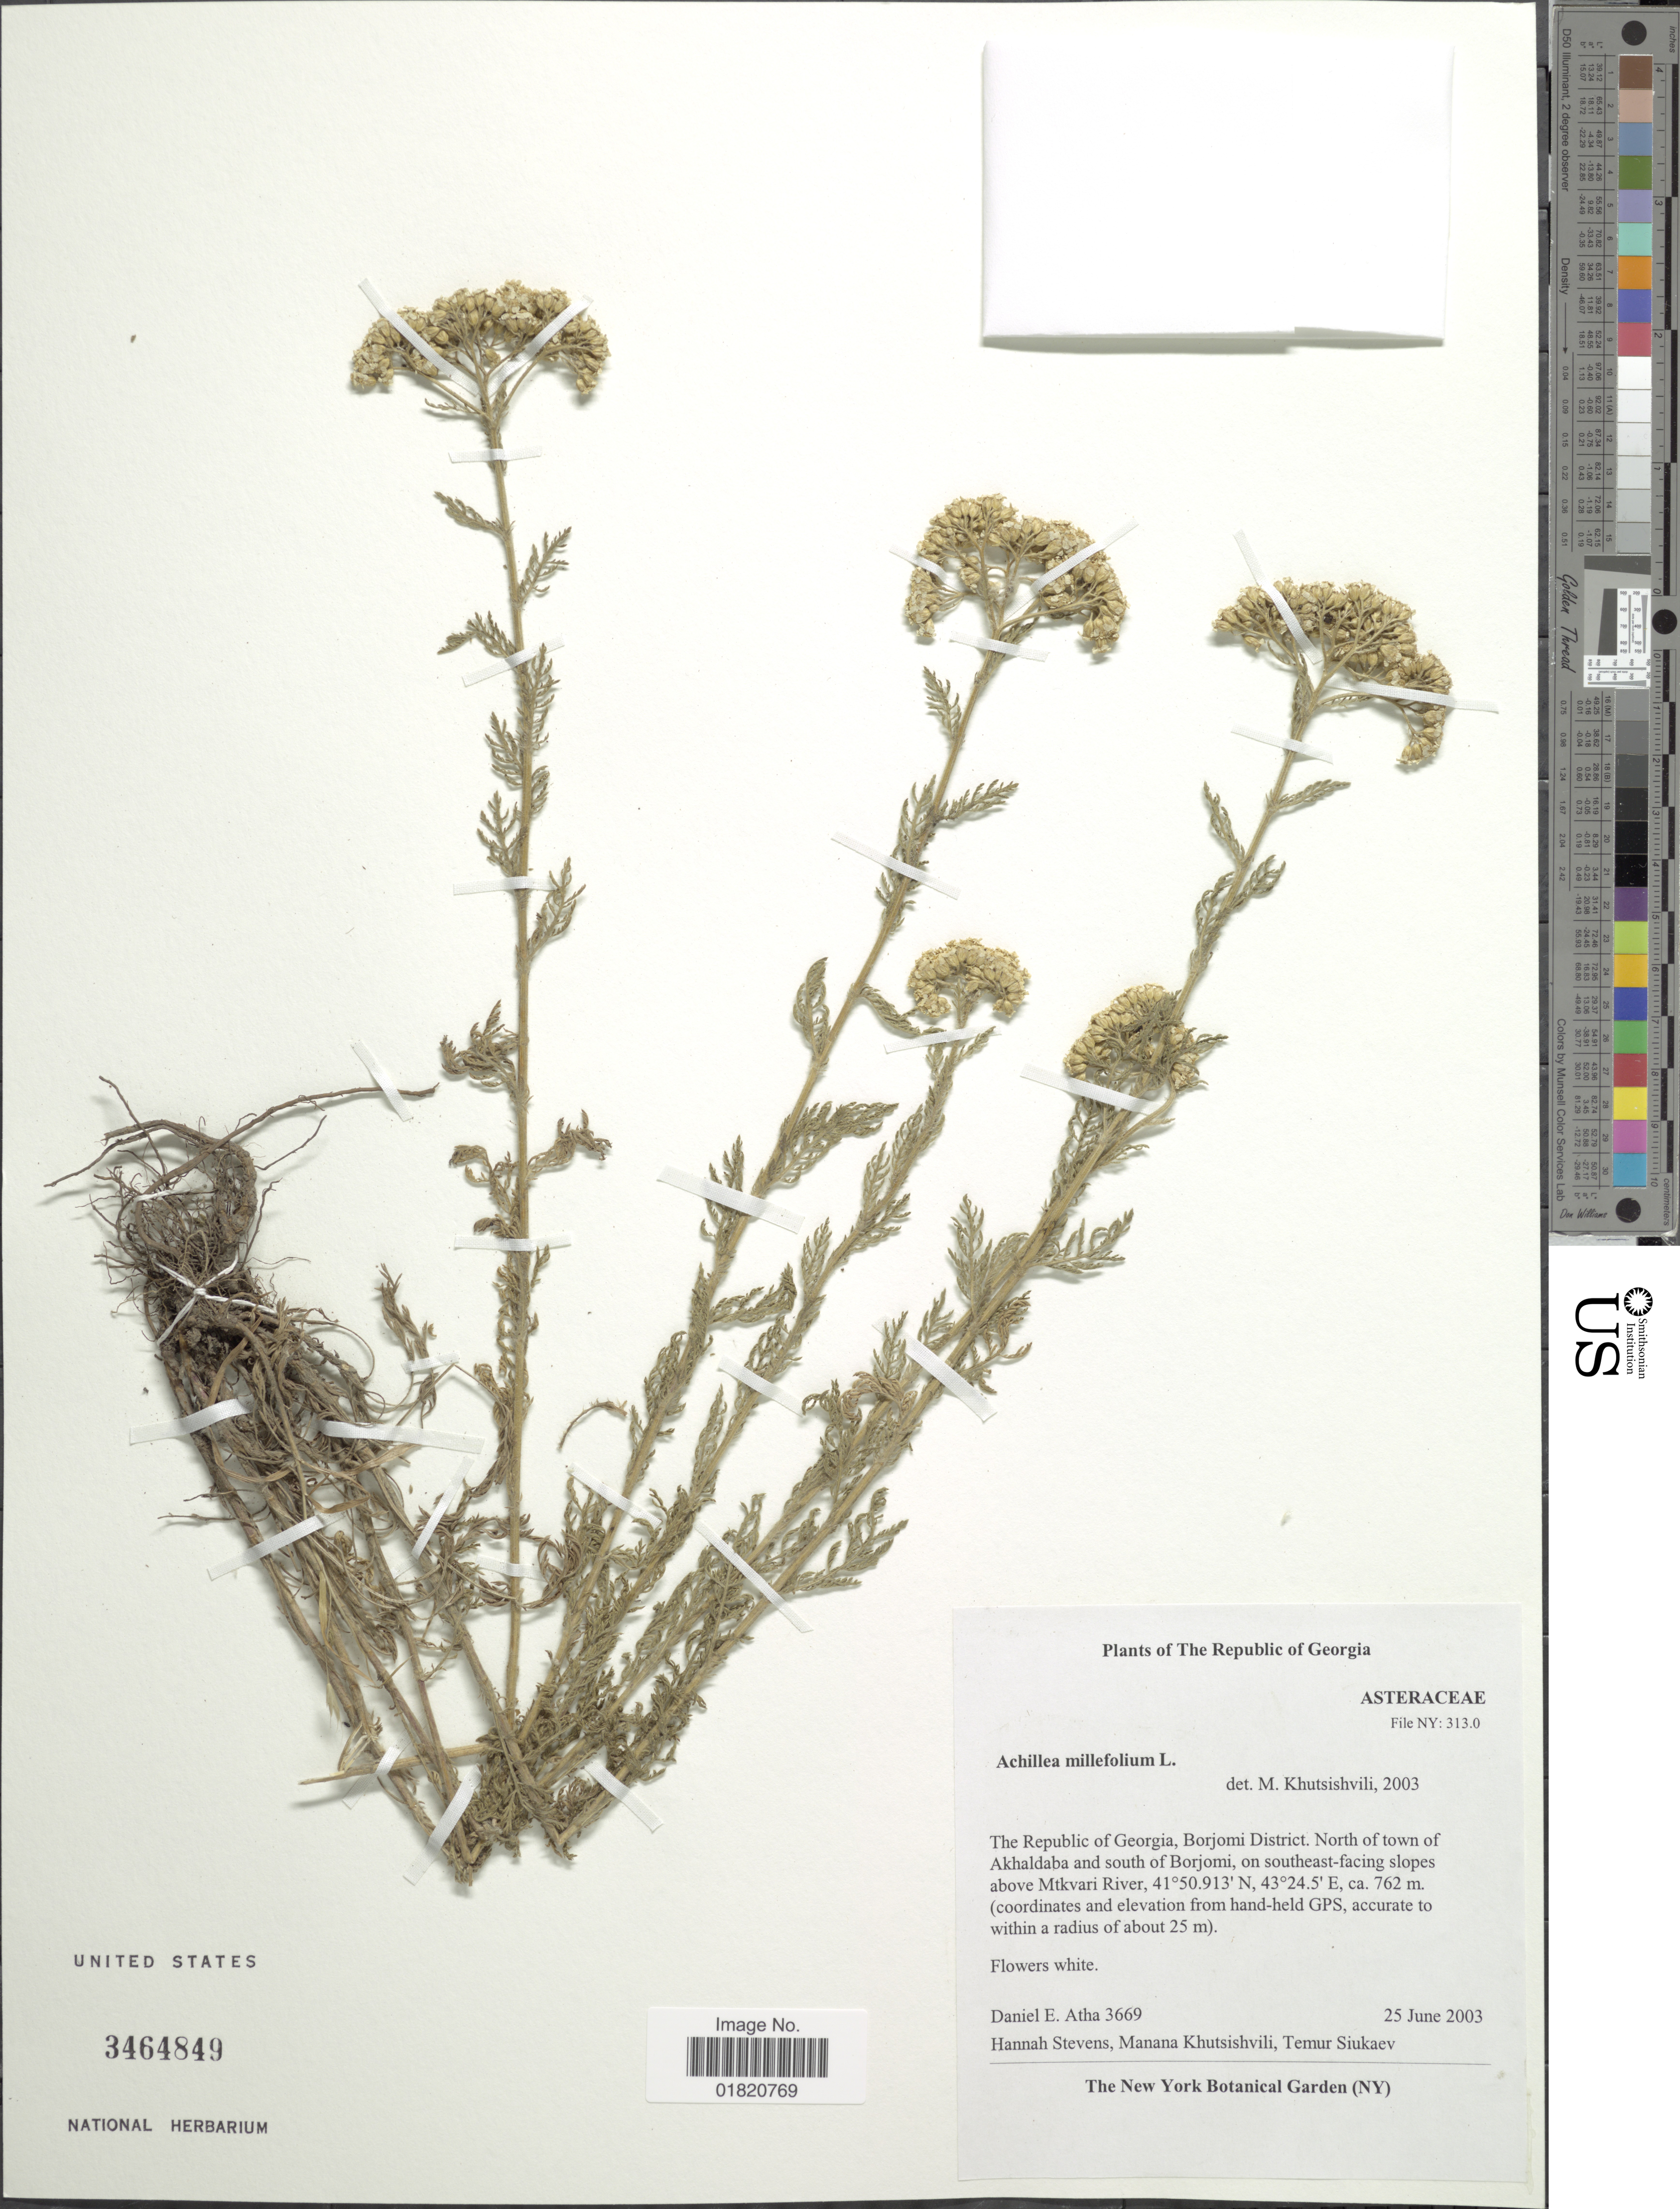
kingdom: Plantae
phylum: Tracheophyta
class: Magnoliopsida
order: Asterales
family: Asteraceae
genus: Achillea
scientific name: Achillea millefolium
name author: L.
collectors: D. Atha, H. Stevens, M. Khutsishvili & T. Siukaev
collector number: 3669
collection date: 2003-06-25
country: Georgia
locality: Borjomi District. North of town of Akhaldaba and south of Borjomi, on southeast-facing slopes above Mtkvari River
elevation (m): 762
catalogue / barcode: US 3464849